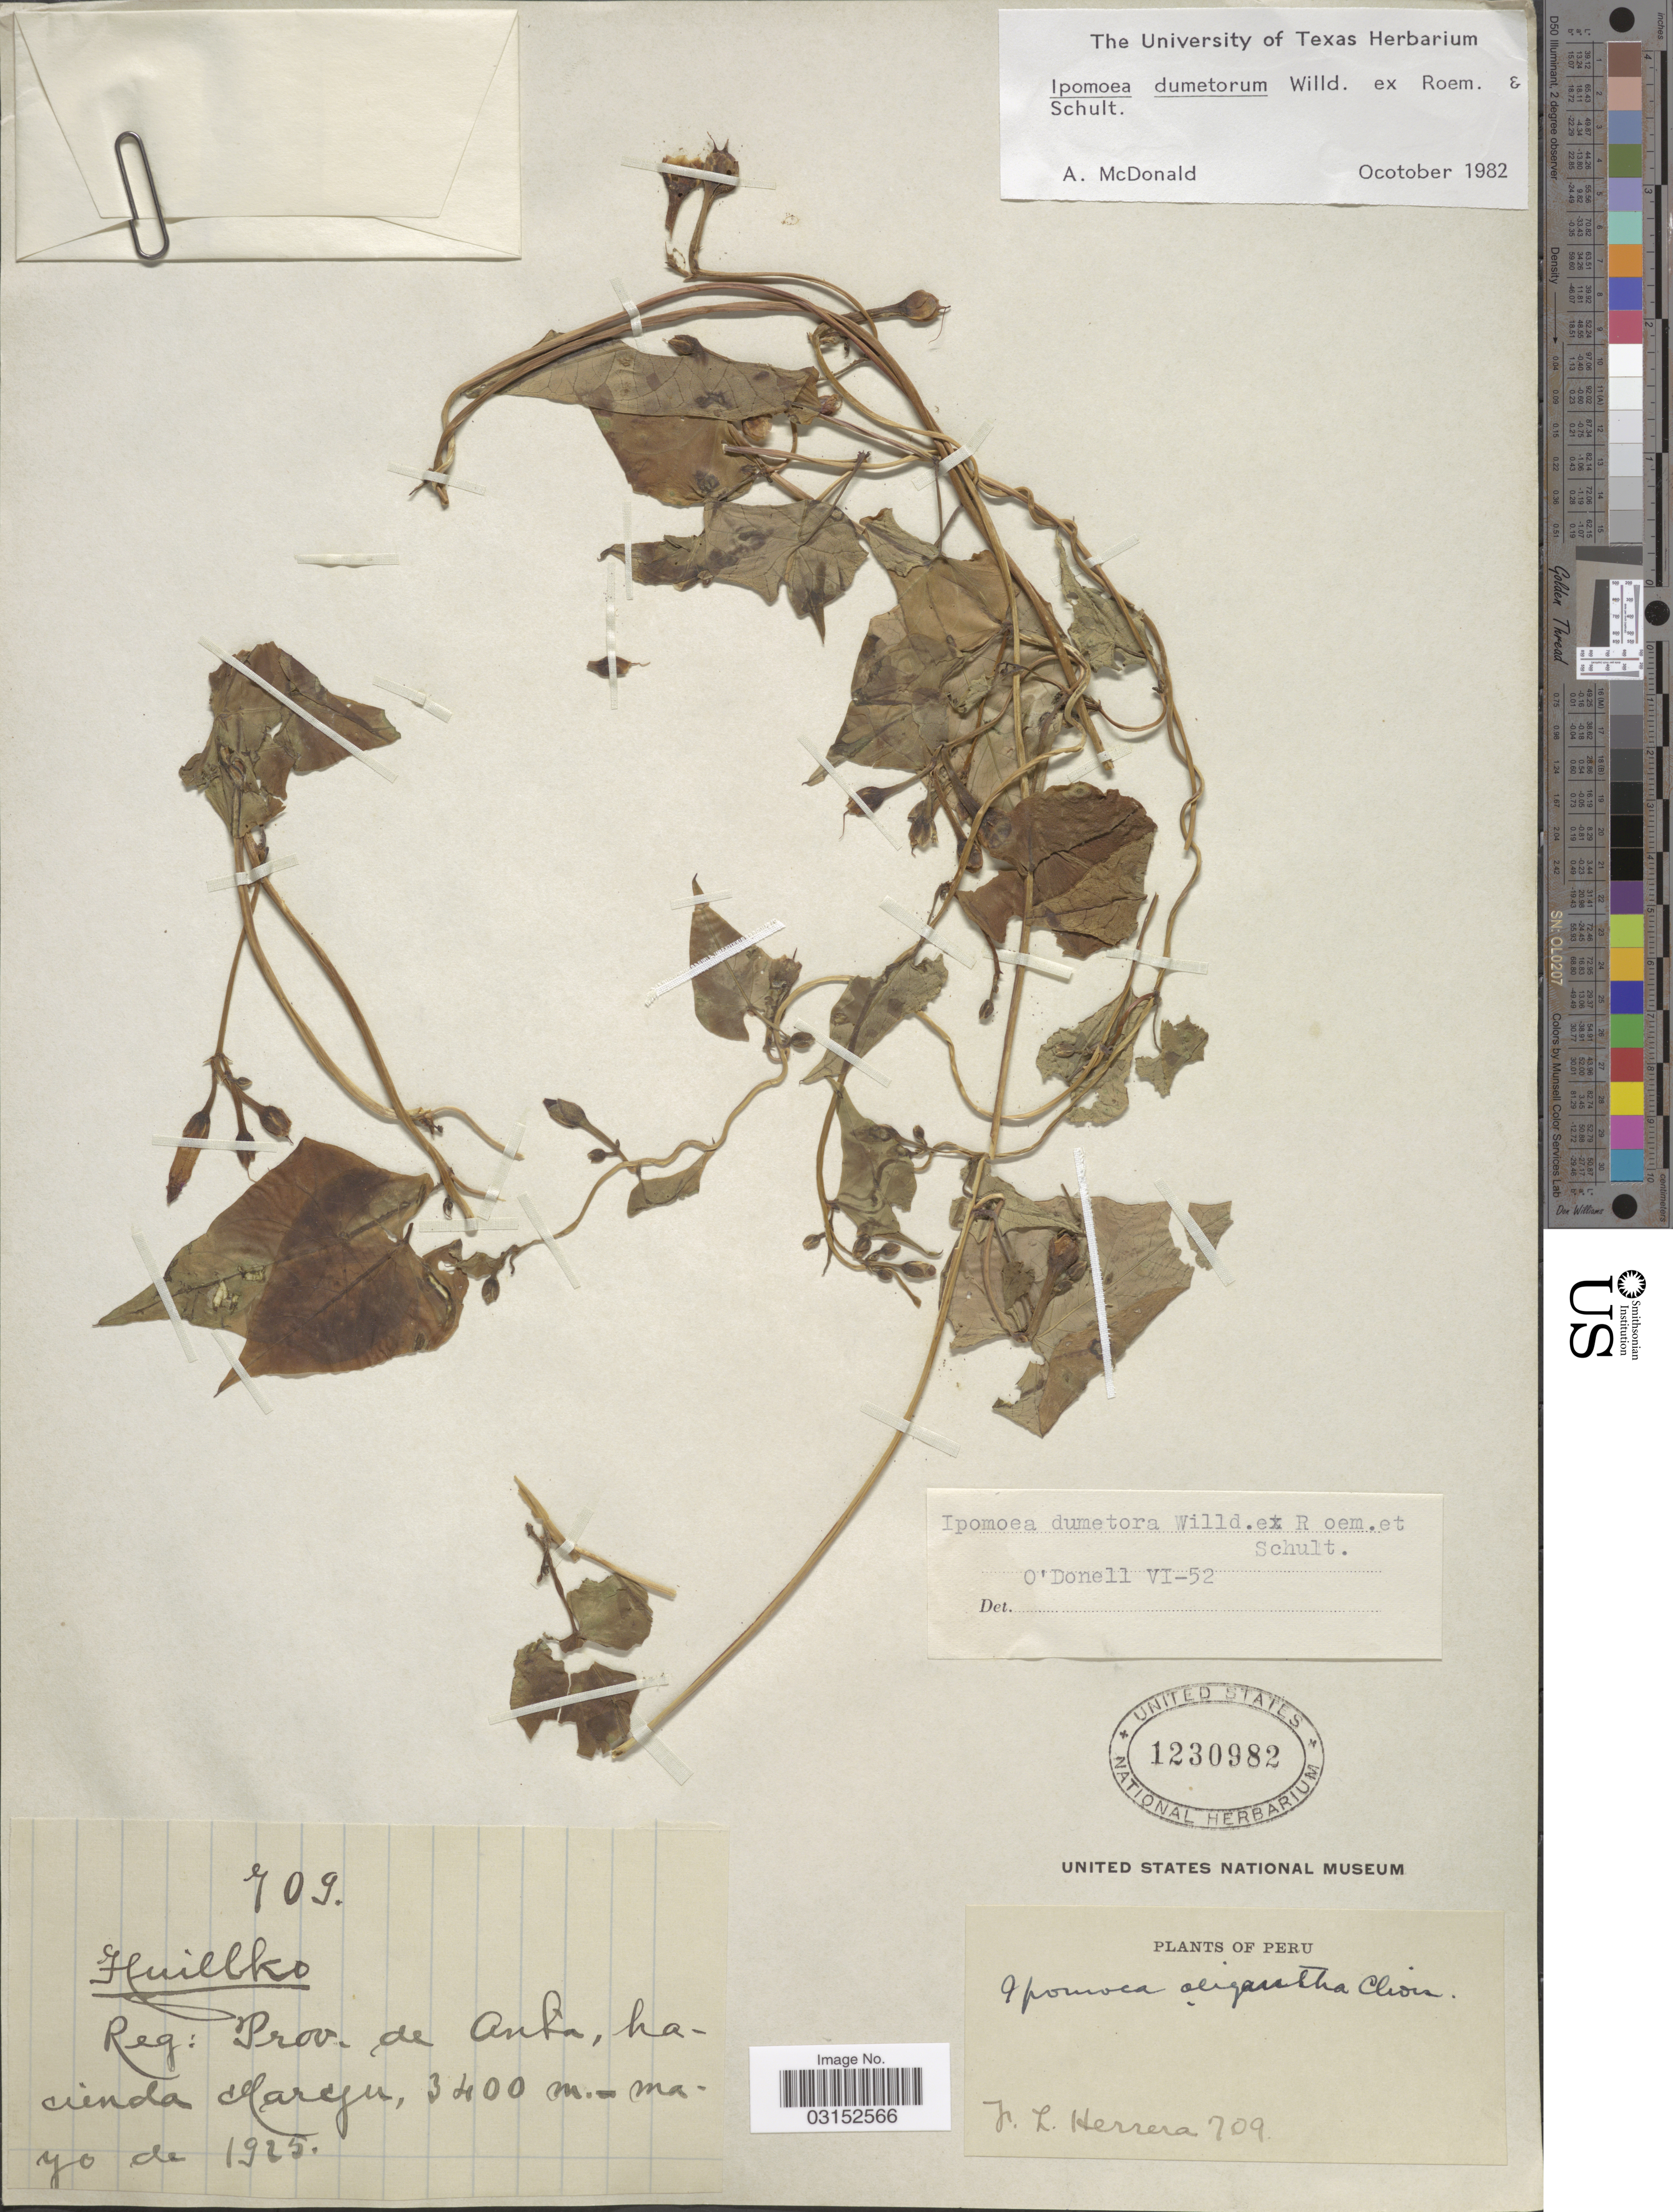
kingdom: Plantae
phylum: Tracheophyta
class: Magnoliopsida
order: Solanales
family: Convolvulaceae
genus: Ipomoea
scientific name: Ipomoea dumetorum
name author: Willd.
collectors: F. L. Herrera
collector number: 709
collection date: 1925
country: Peru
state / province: Cusco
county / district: Anta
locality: Hacienda Maryu.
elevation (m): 3400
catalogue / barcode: US 1230982